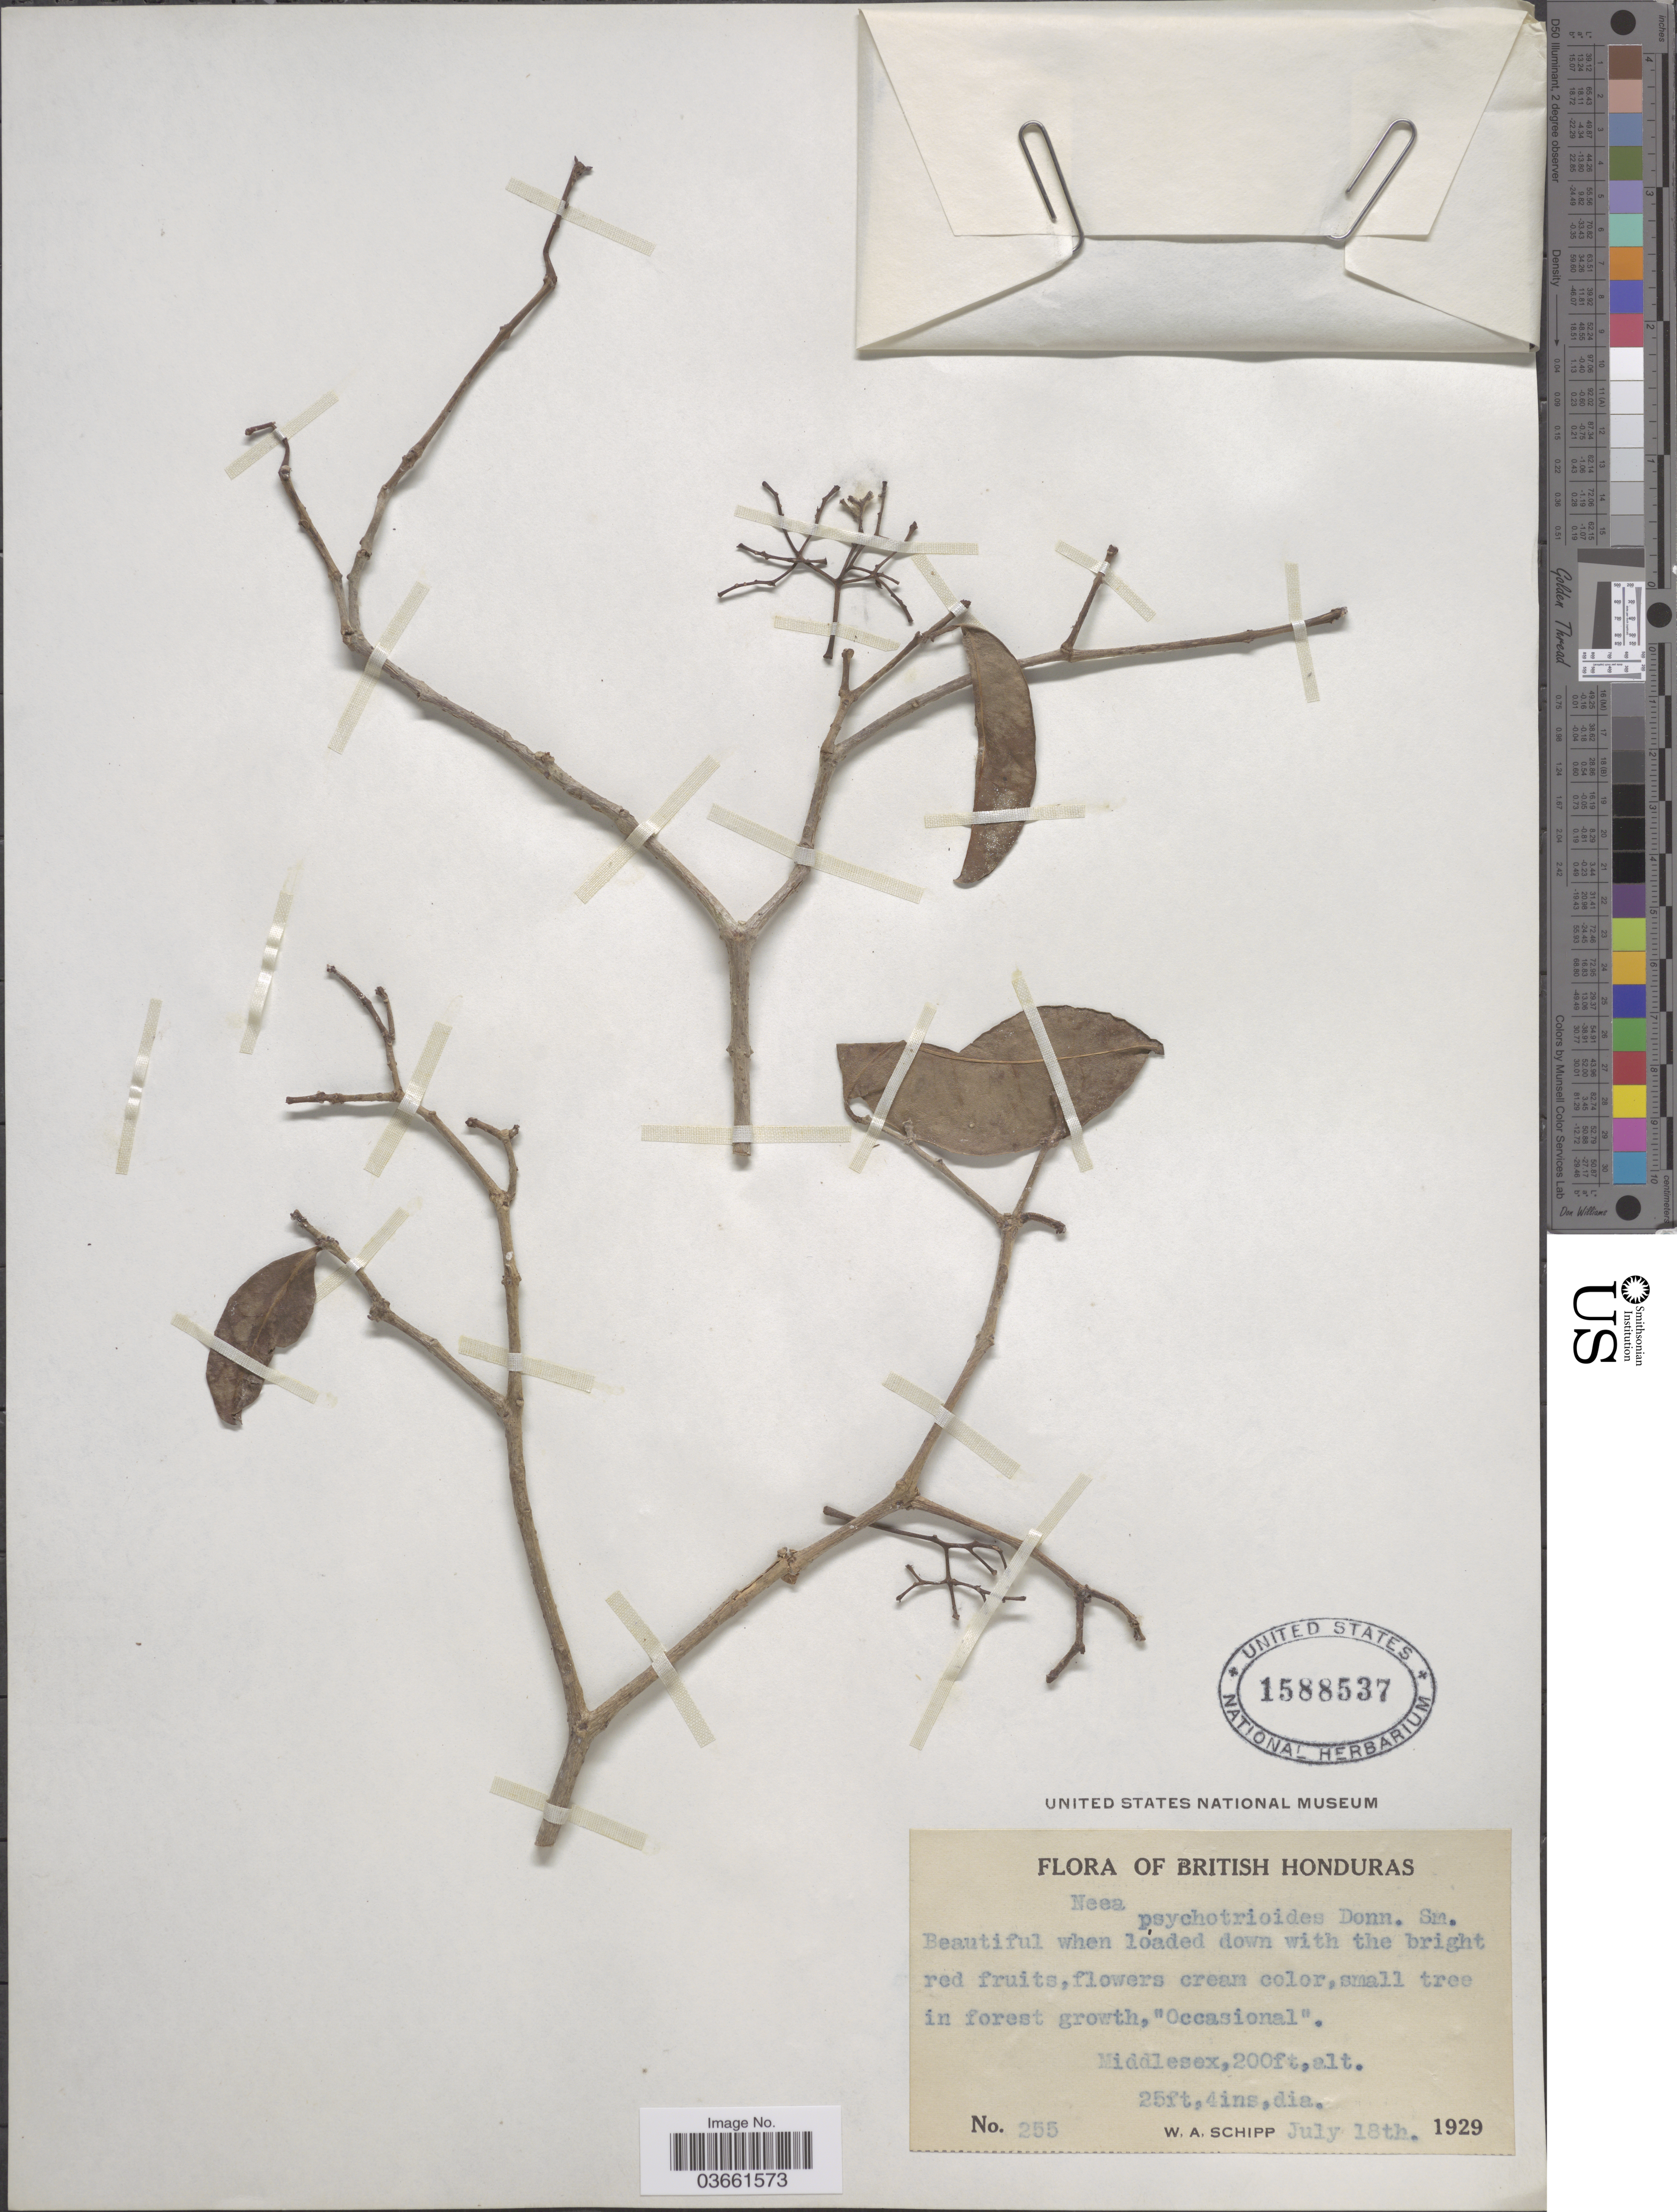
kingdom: Plantae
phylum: Tracheophyta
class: Magnoliopsida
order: Caryophyllales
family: Nyctaginaceae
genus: Neea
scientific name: Neea psychotrioides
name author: Donn. Sm.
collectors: W. Schipp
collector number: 255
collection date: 1929-07-18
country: Belize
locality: British Honduras. Middlesex.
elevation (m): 61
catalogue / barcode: US 1588537